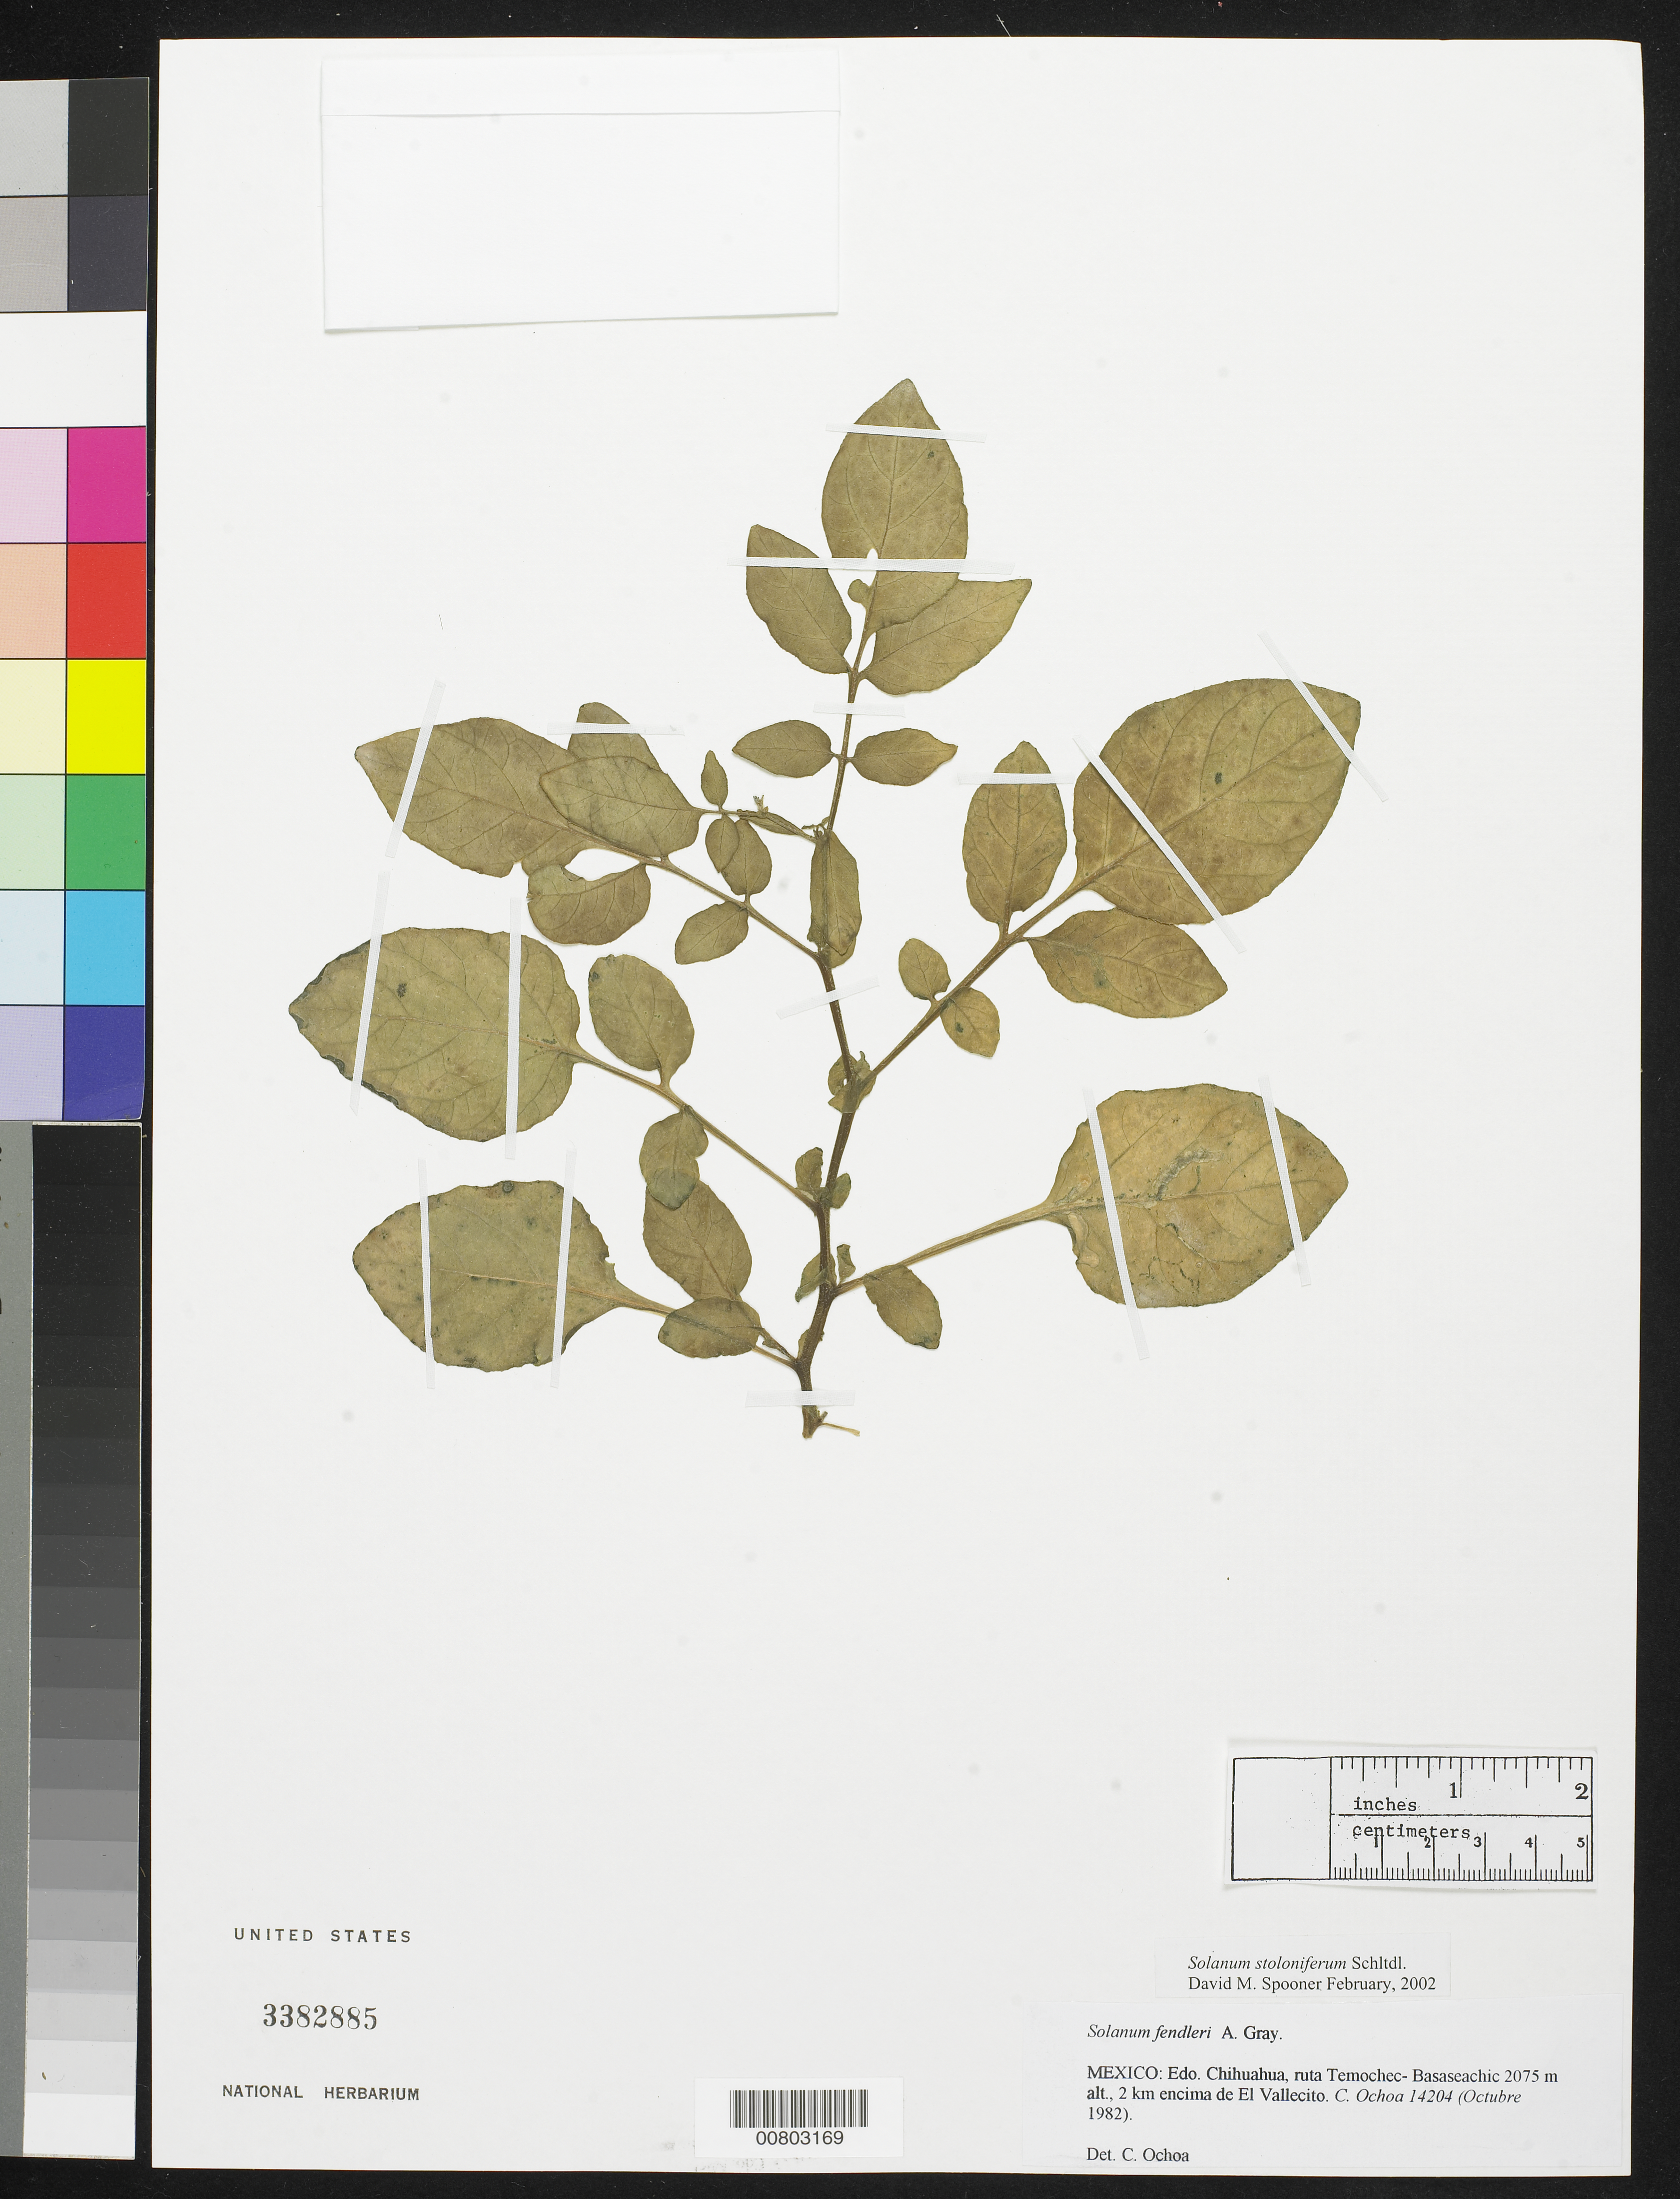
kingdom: Plantae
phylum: Tracheophyta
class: Magnoliopsida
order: Solanales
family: Solanaceae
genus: Solanum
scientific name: Solanum stoloniferum subsp. stoloniferum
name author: Schltdl.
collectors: C. Ochoa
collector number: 14204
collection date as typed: Oct 1982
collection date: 1982-10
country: Mexico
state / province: Chihuahua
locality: Ruta Tomochec - Basaseachic, 2 km encima de El Vallecito, Chihuahua.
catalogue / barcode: US 3382885